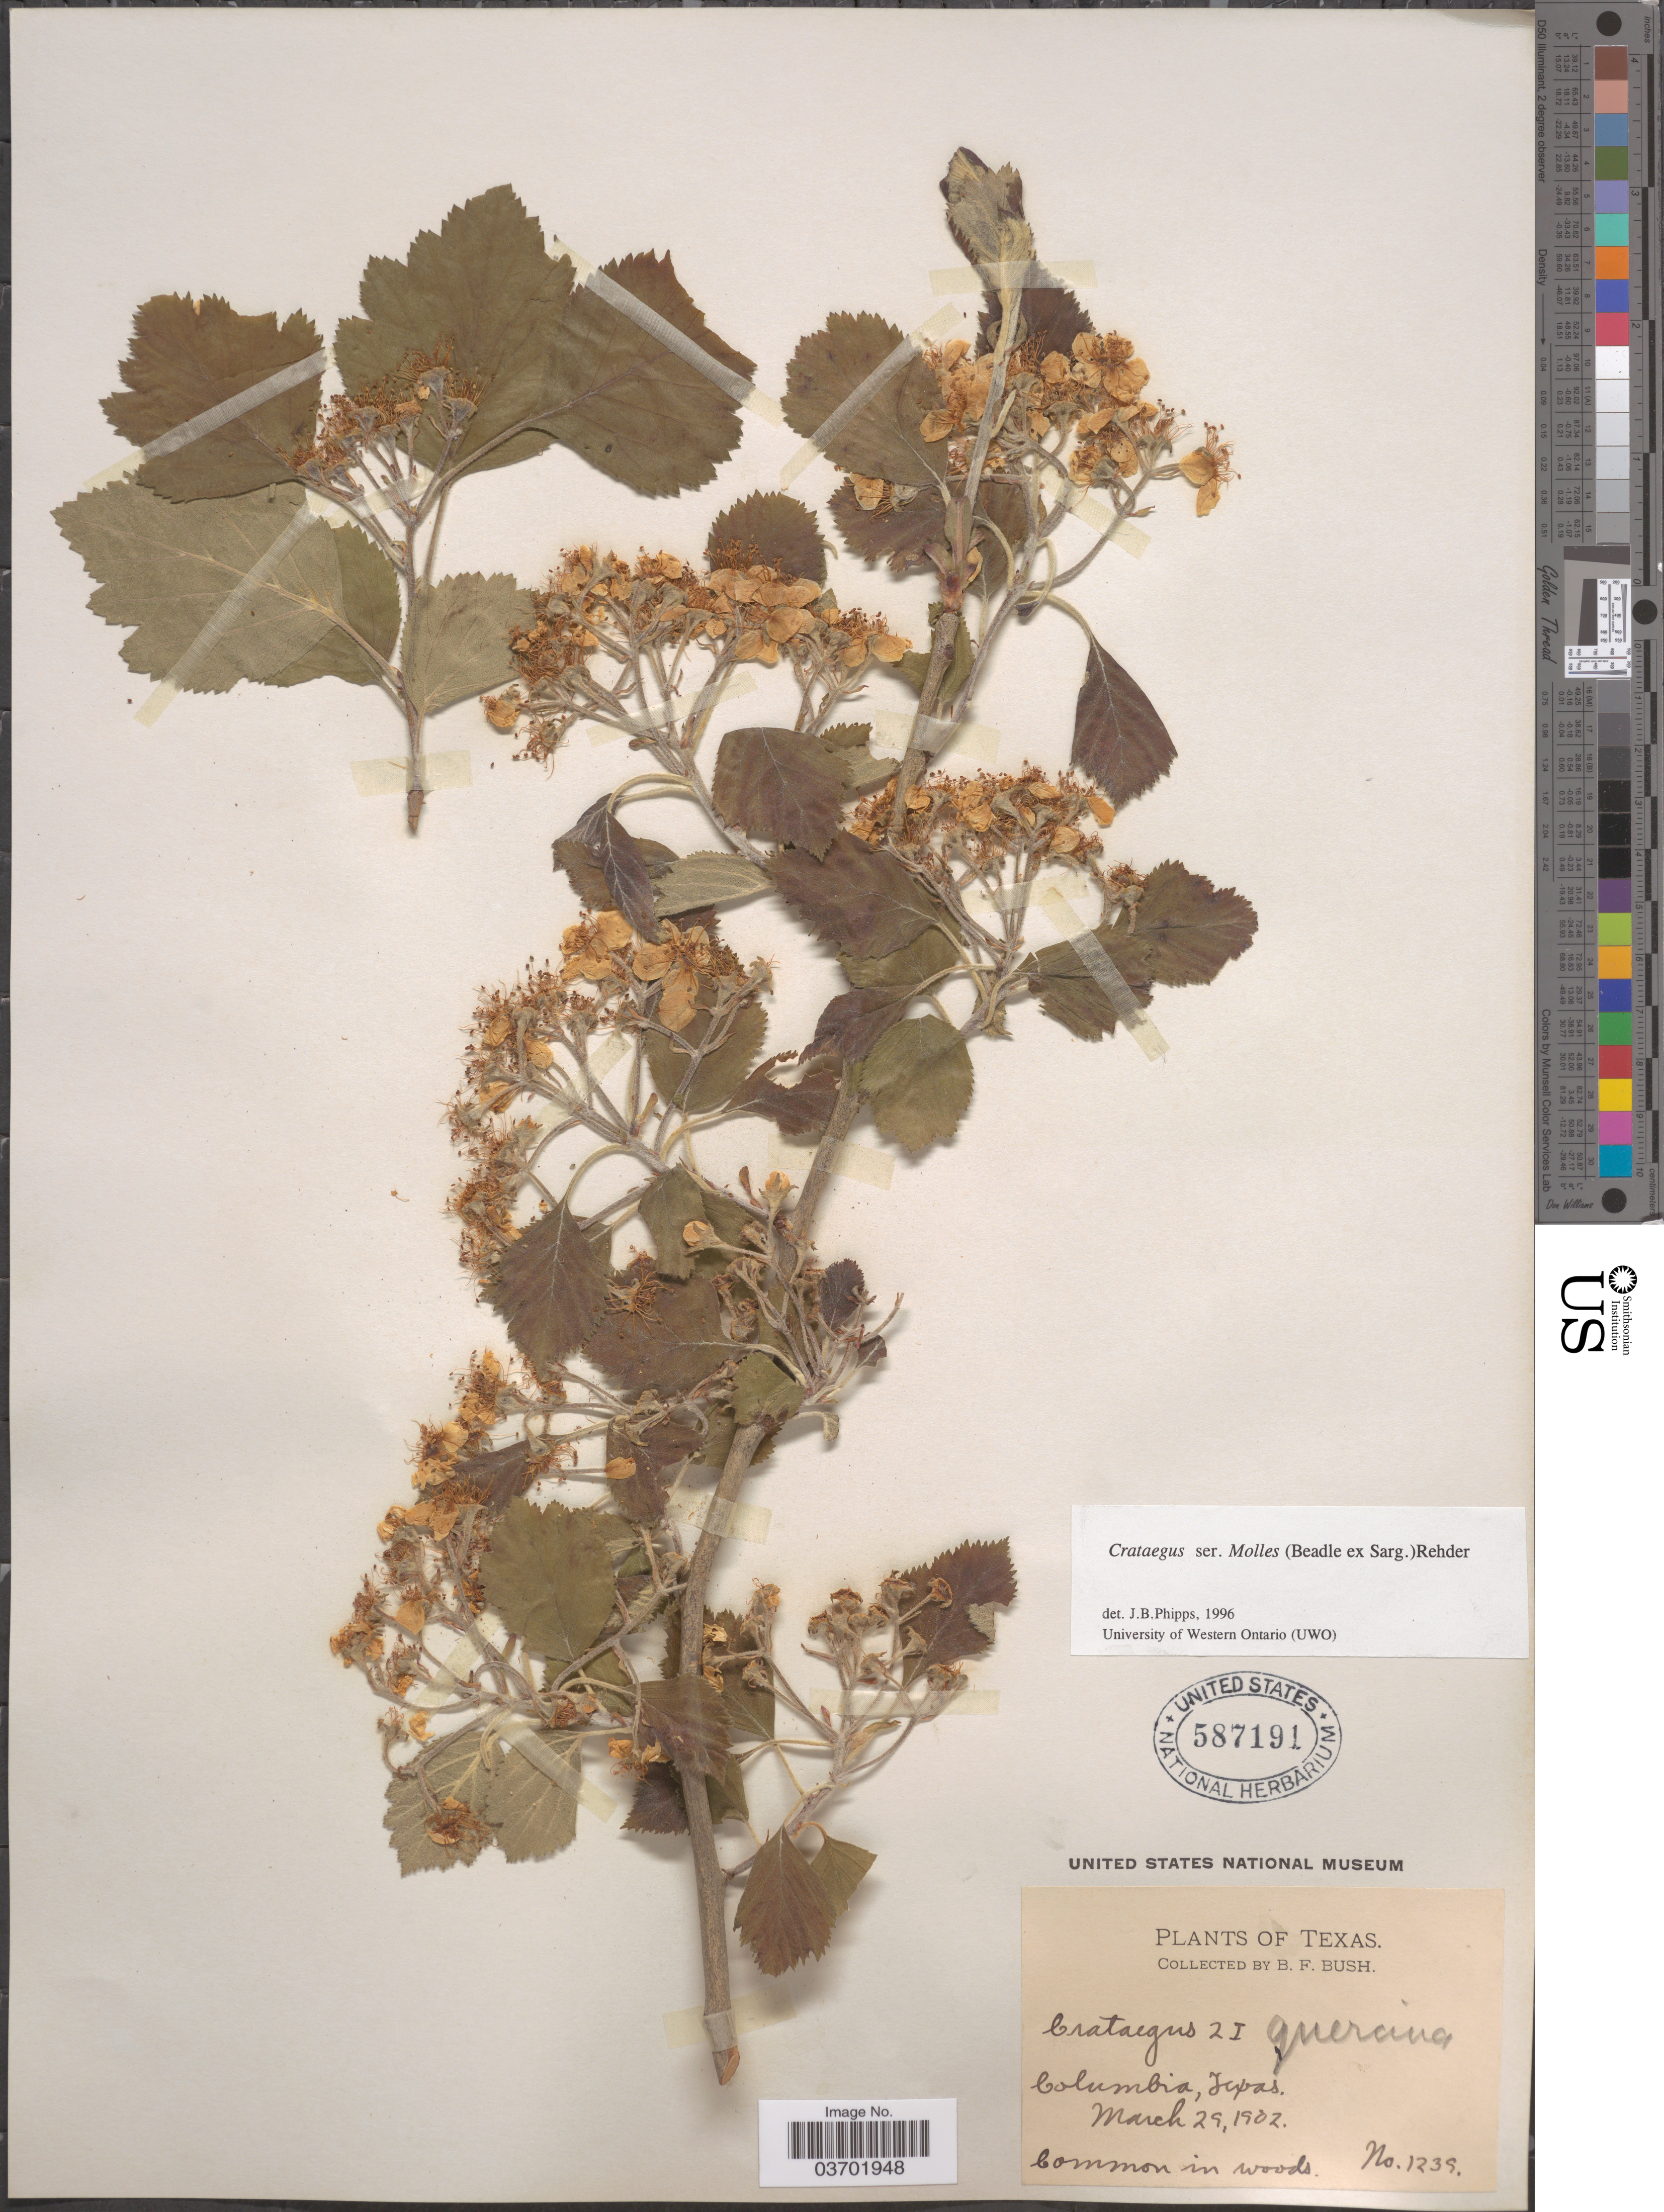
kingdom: Plantae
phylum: Tracheophyta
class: Magnoliopsida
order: Rosales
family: Rosaceae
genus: Crataegus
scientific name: Crataegus texana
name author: Buckley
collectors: B. F. Bush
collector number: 1239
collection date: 1902-03-29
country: United States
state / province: Texas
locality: Columbia.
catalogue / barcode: US 587191